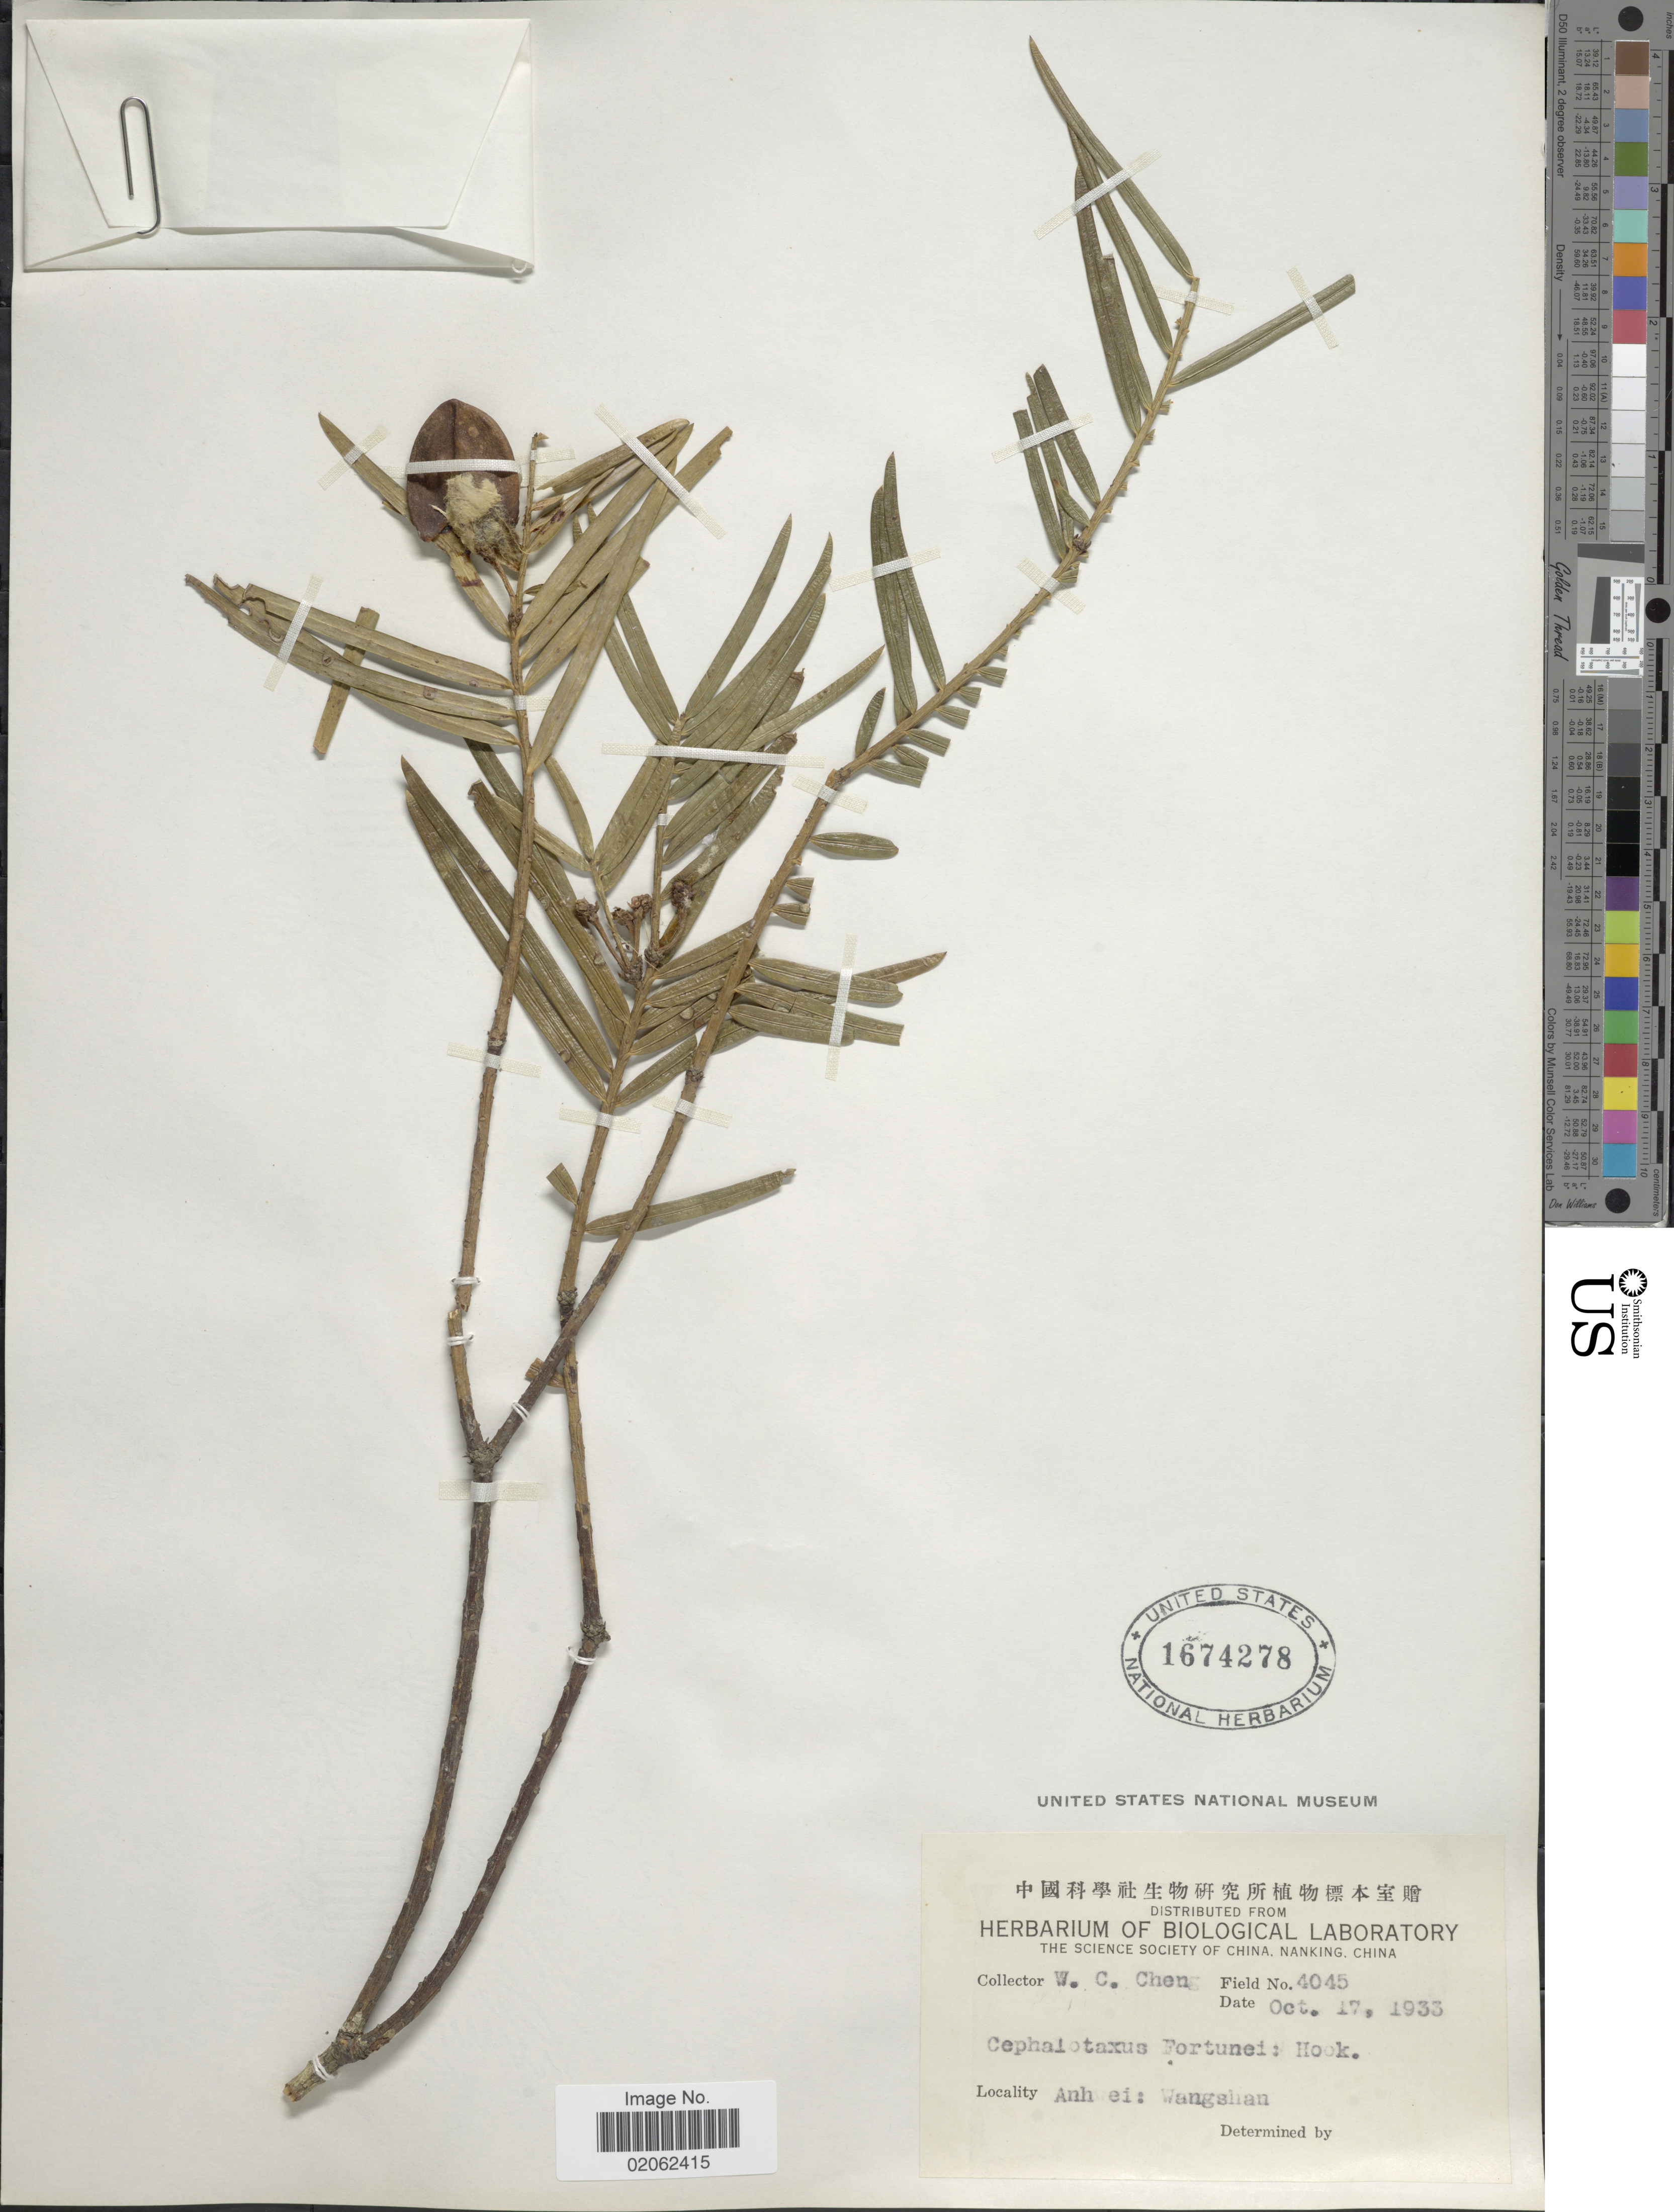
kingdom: Plantae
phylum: Tracheophyta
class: Pinopsida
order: Pinales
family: Cephalotaxaceae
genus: Cephalotaxus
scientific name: Cephalotaxus fortunei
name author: Hook.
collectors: W. C. Chen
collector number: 4045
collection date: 1933-10-17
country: China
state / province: Anhui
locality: Anwhei: Wangshan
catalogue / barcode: US 1674278